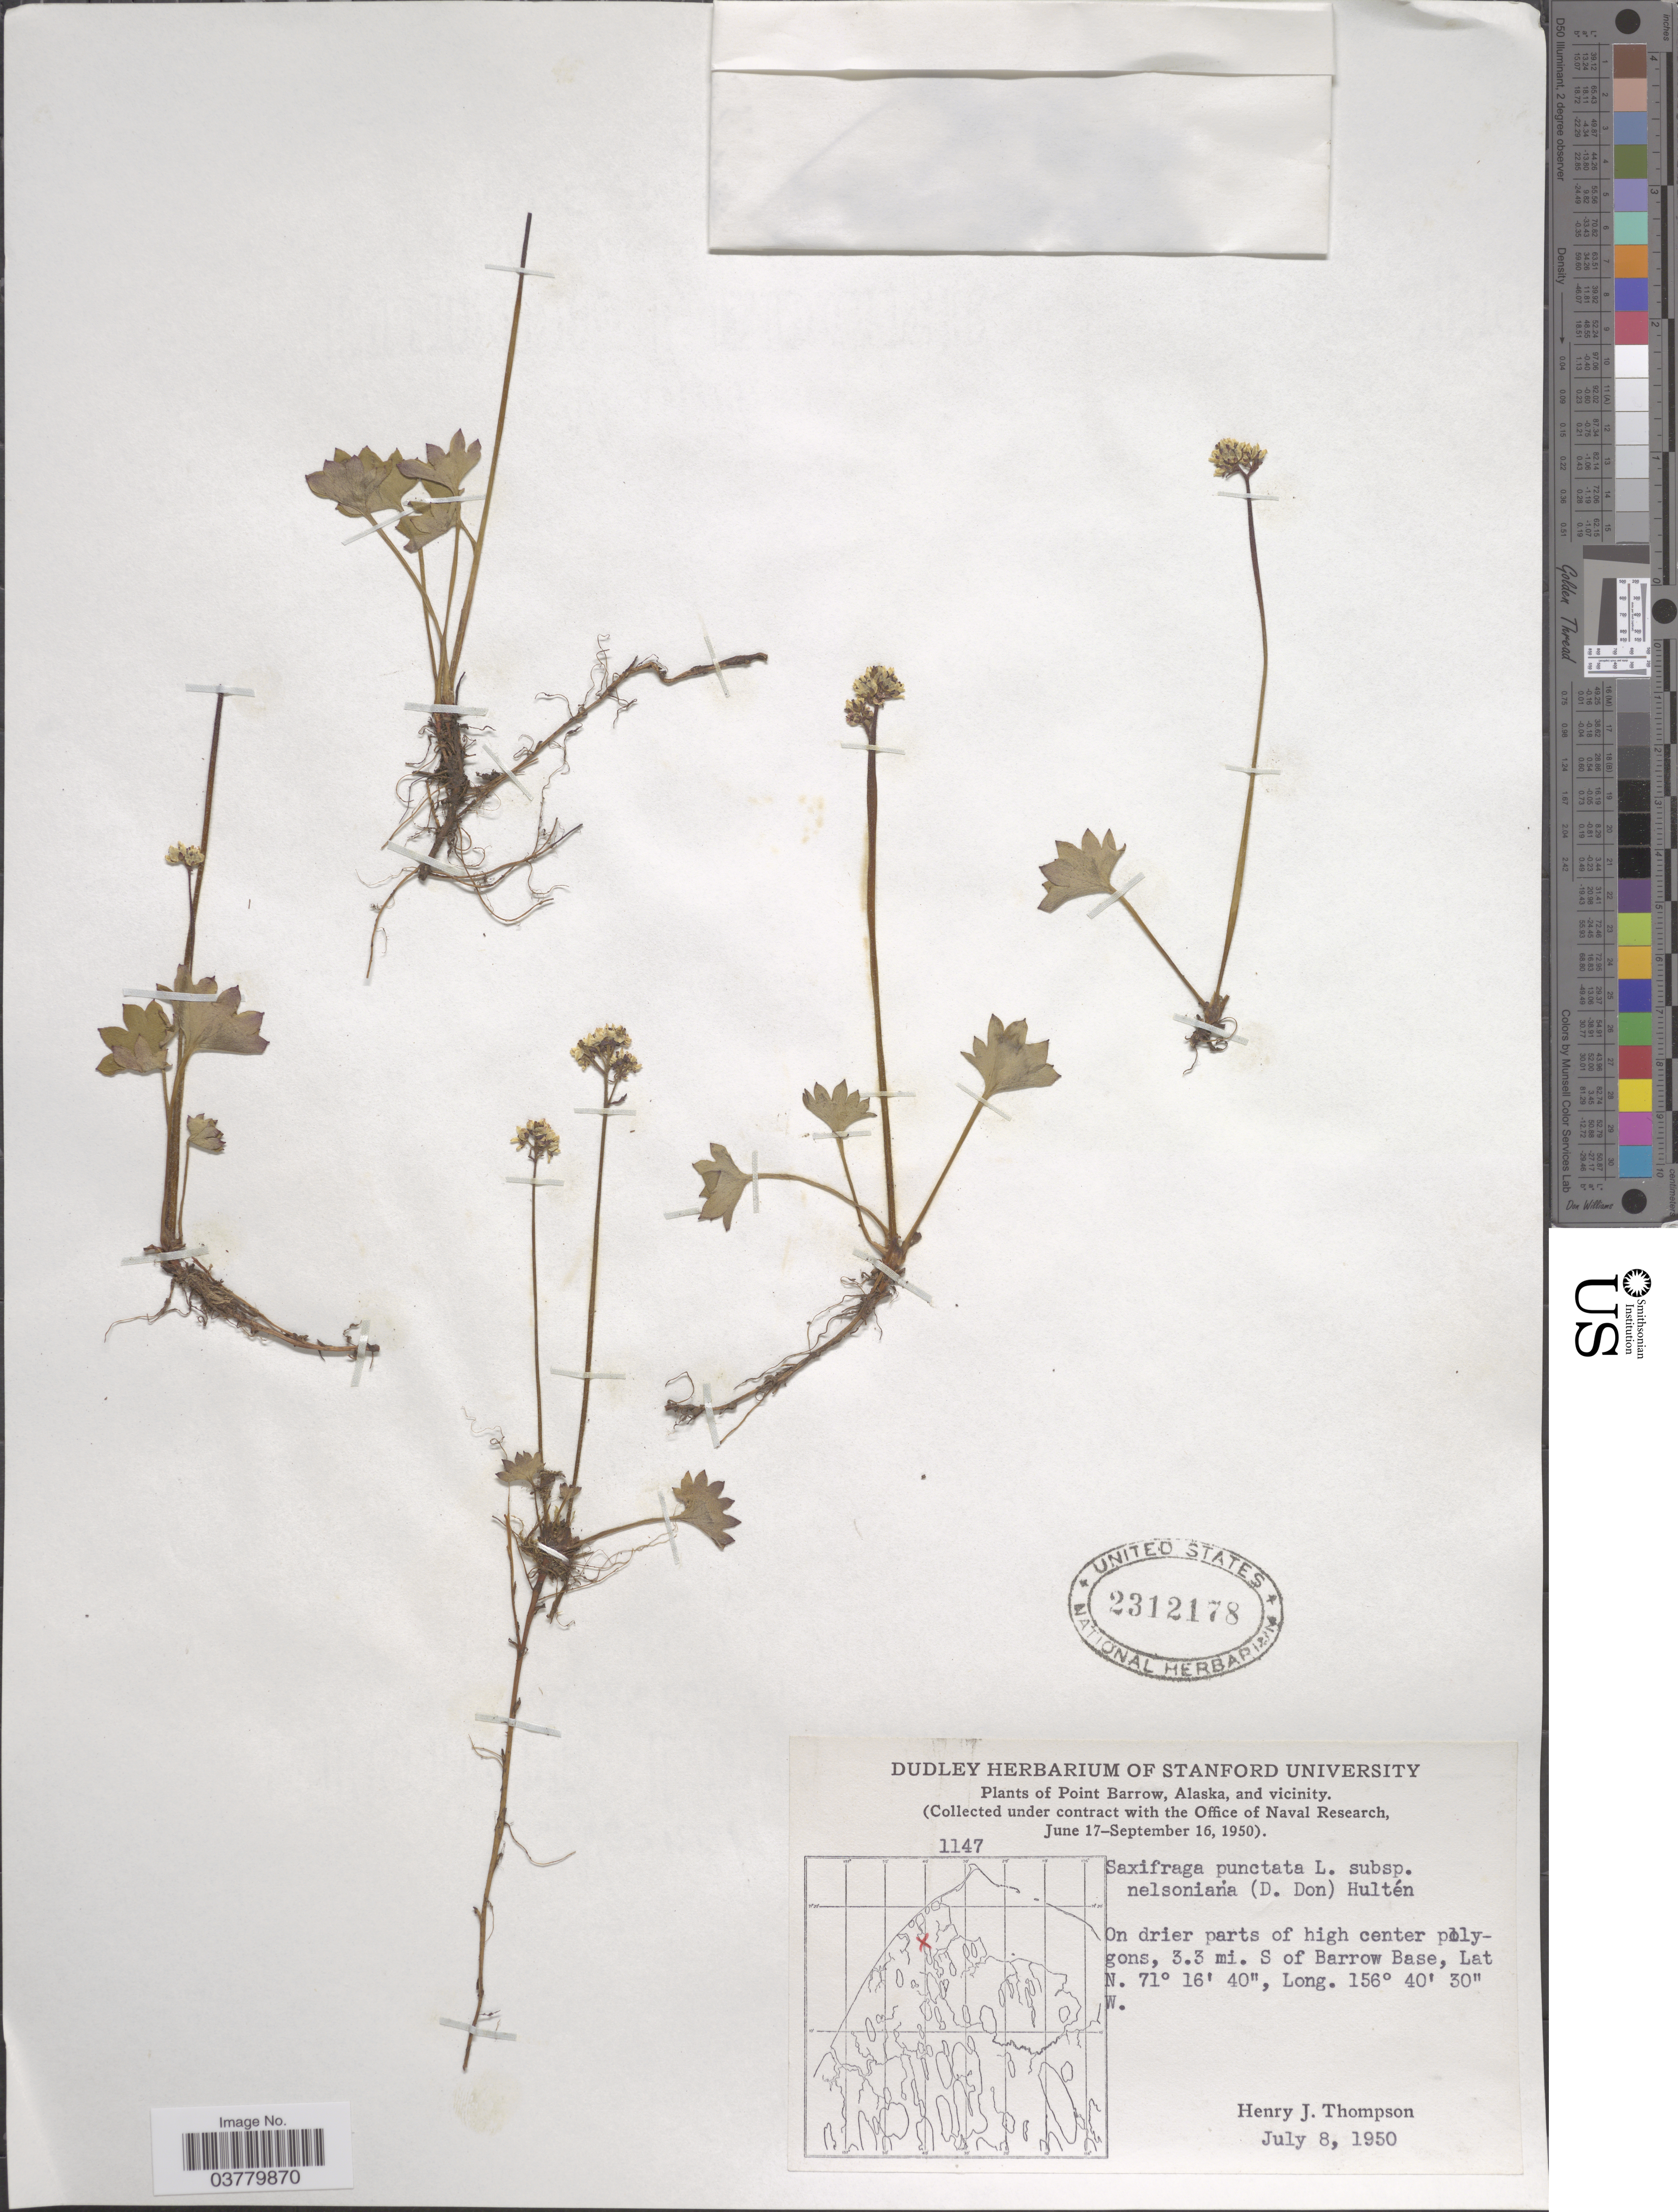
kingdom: Plantae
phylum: Tracheophyta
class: Magnoliopsida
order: Saxifragales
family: Saxifragaceae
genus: Micranthes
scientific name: Micranthes nelsoniana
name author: (D. Don) Small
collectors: H. J. Thompson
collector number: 1147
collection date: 1950-07-08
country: United States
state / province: Alaska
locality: Point Barrow, Alaska, and vicinity. On drier parts of high center polygons, 3.3 mi. S of Barrow Base.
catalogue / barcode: US 2312178